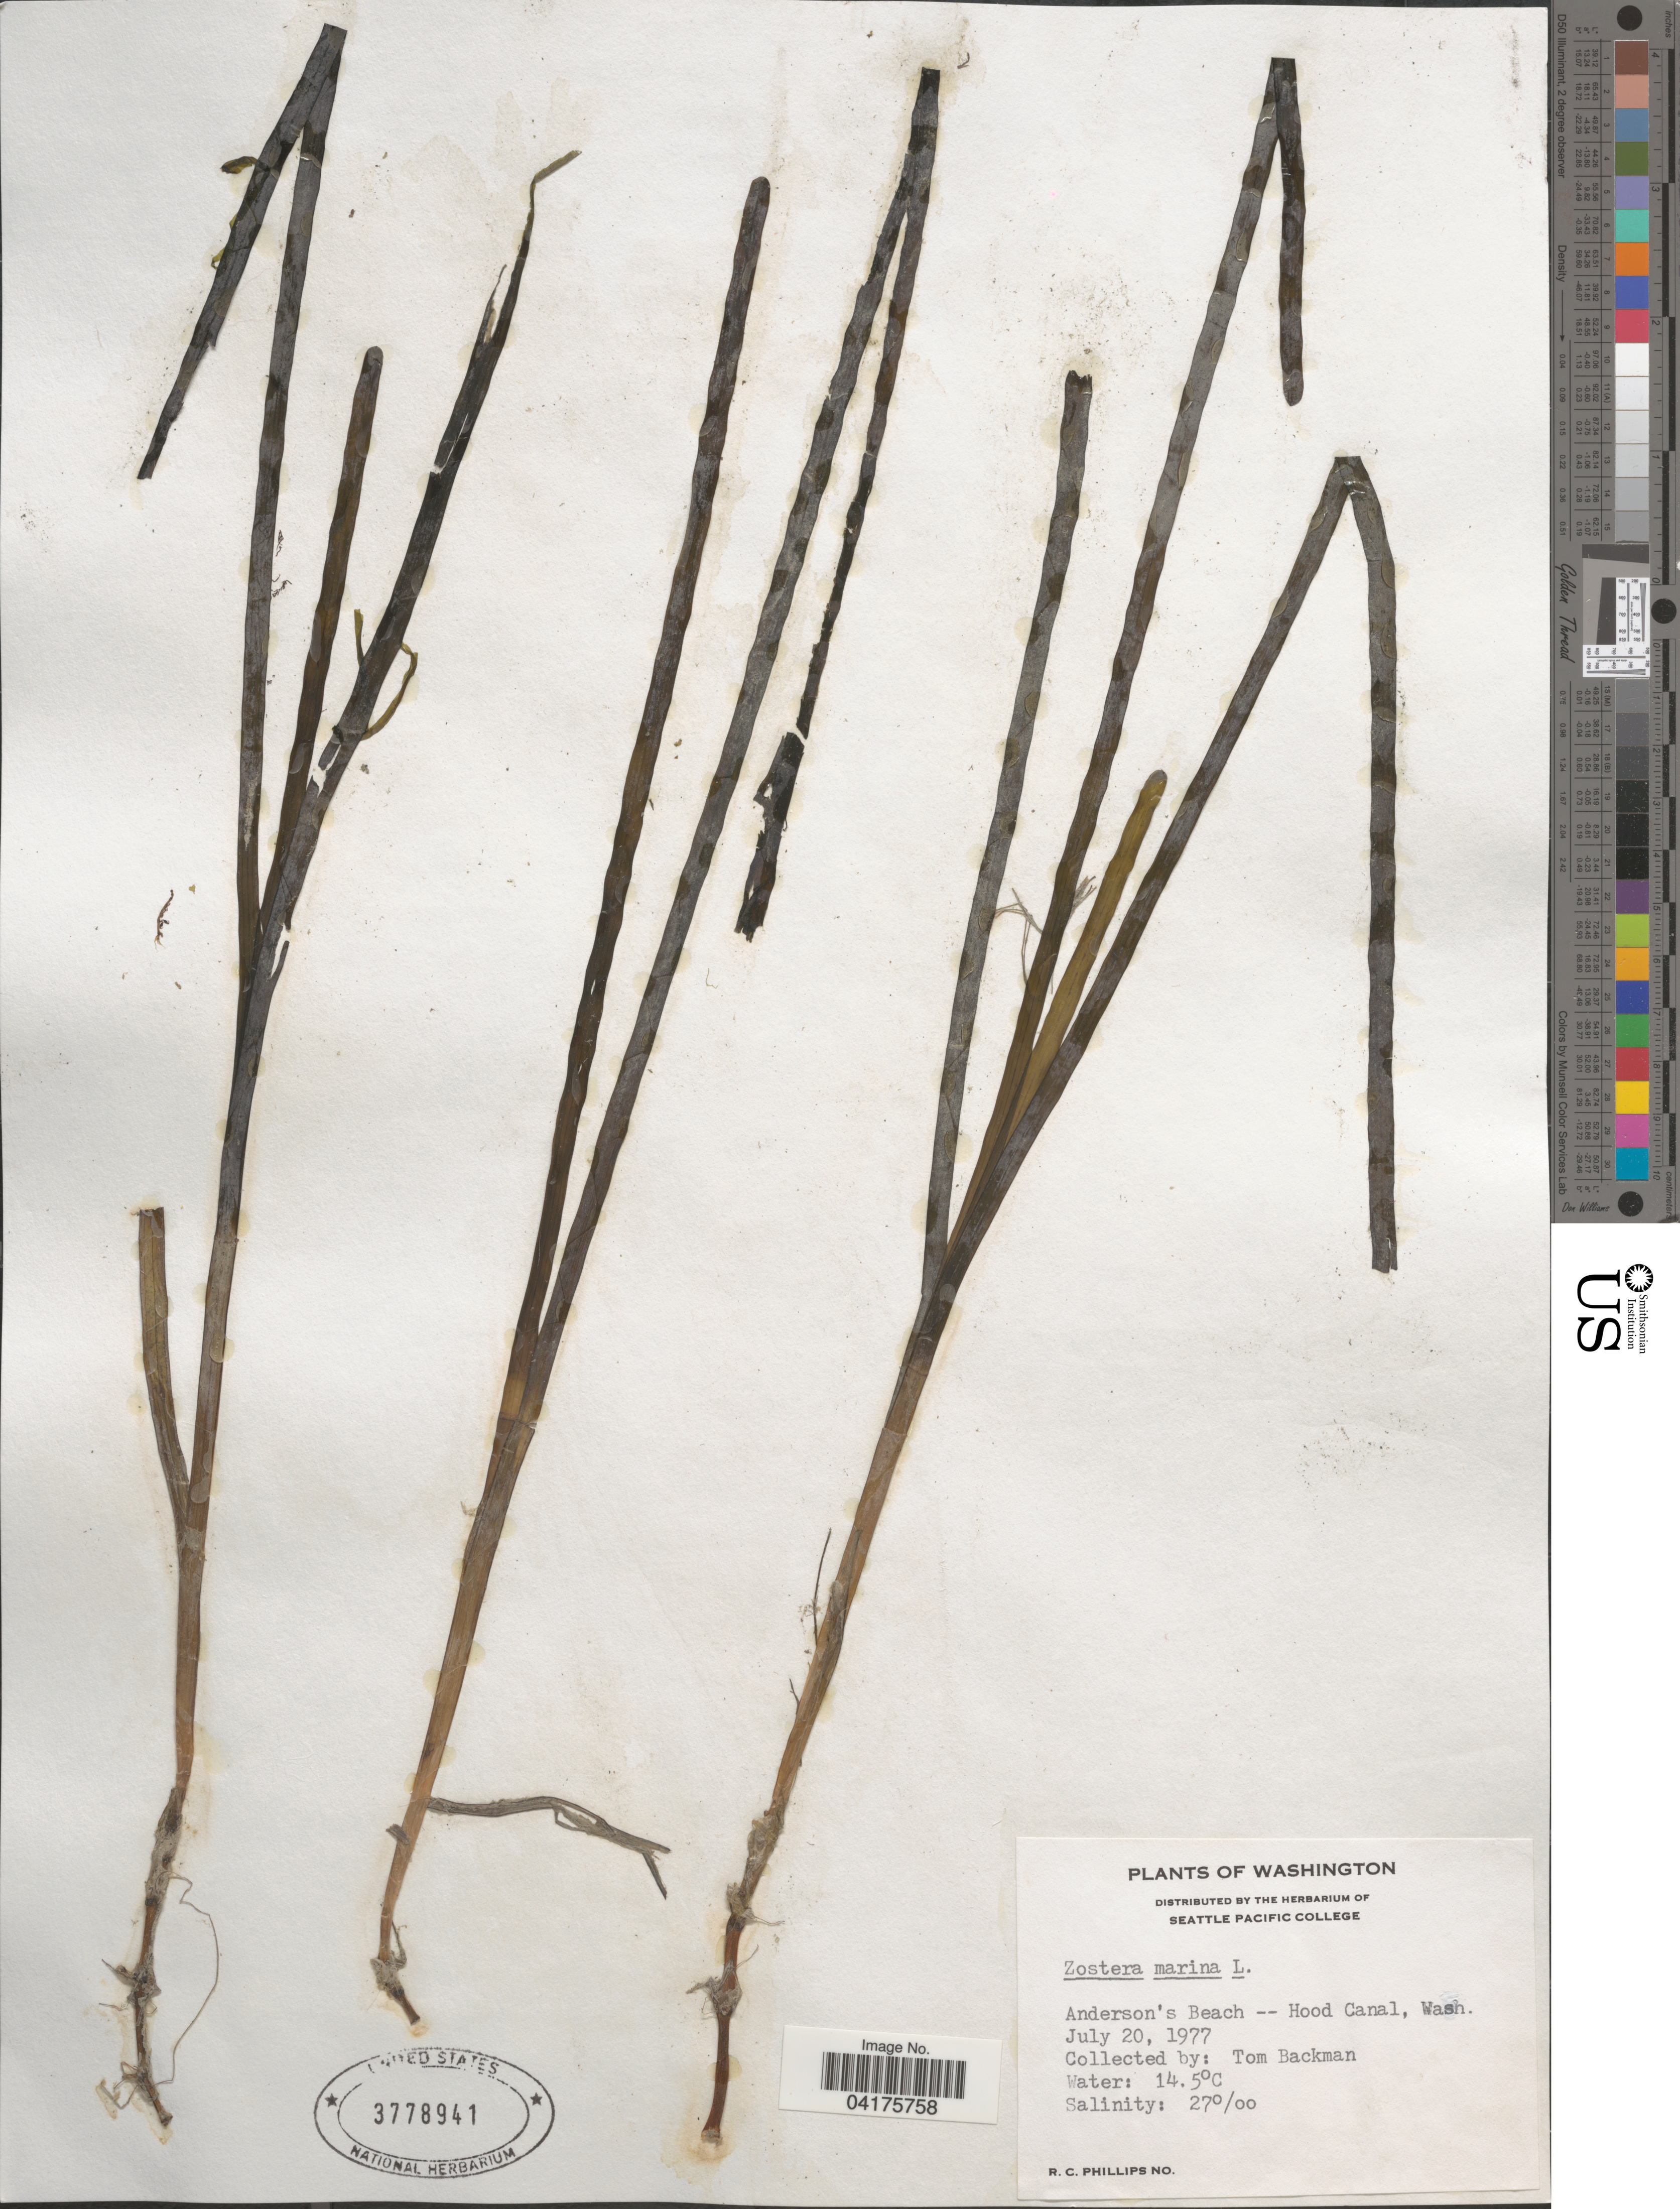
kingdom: Plantae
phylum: Tracheophyta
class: Liliopsida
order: Alismatales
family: Zosteraceae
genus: Zostera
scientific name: Zostera marina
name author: L.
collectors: T. Backman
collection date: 1977-07-20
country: United States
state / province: Washington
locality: Anderson's Beach -- Hood Canal.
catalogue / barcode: US 3778941